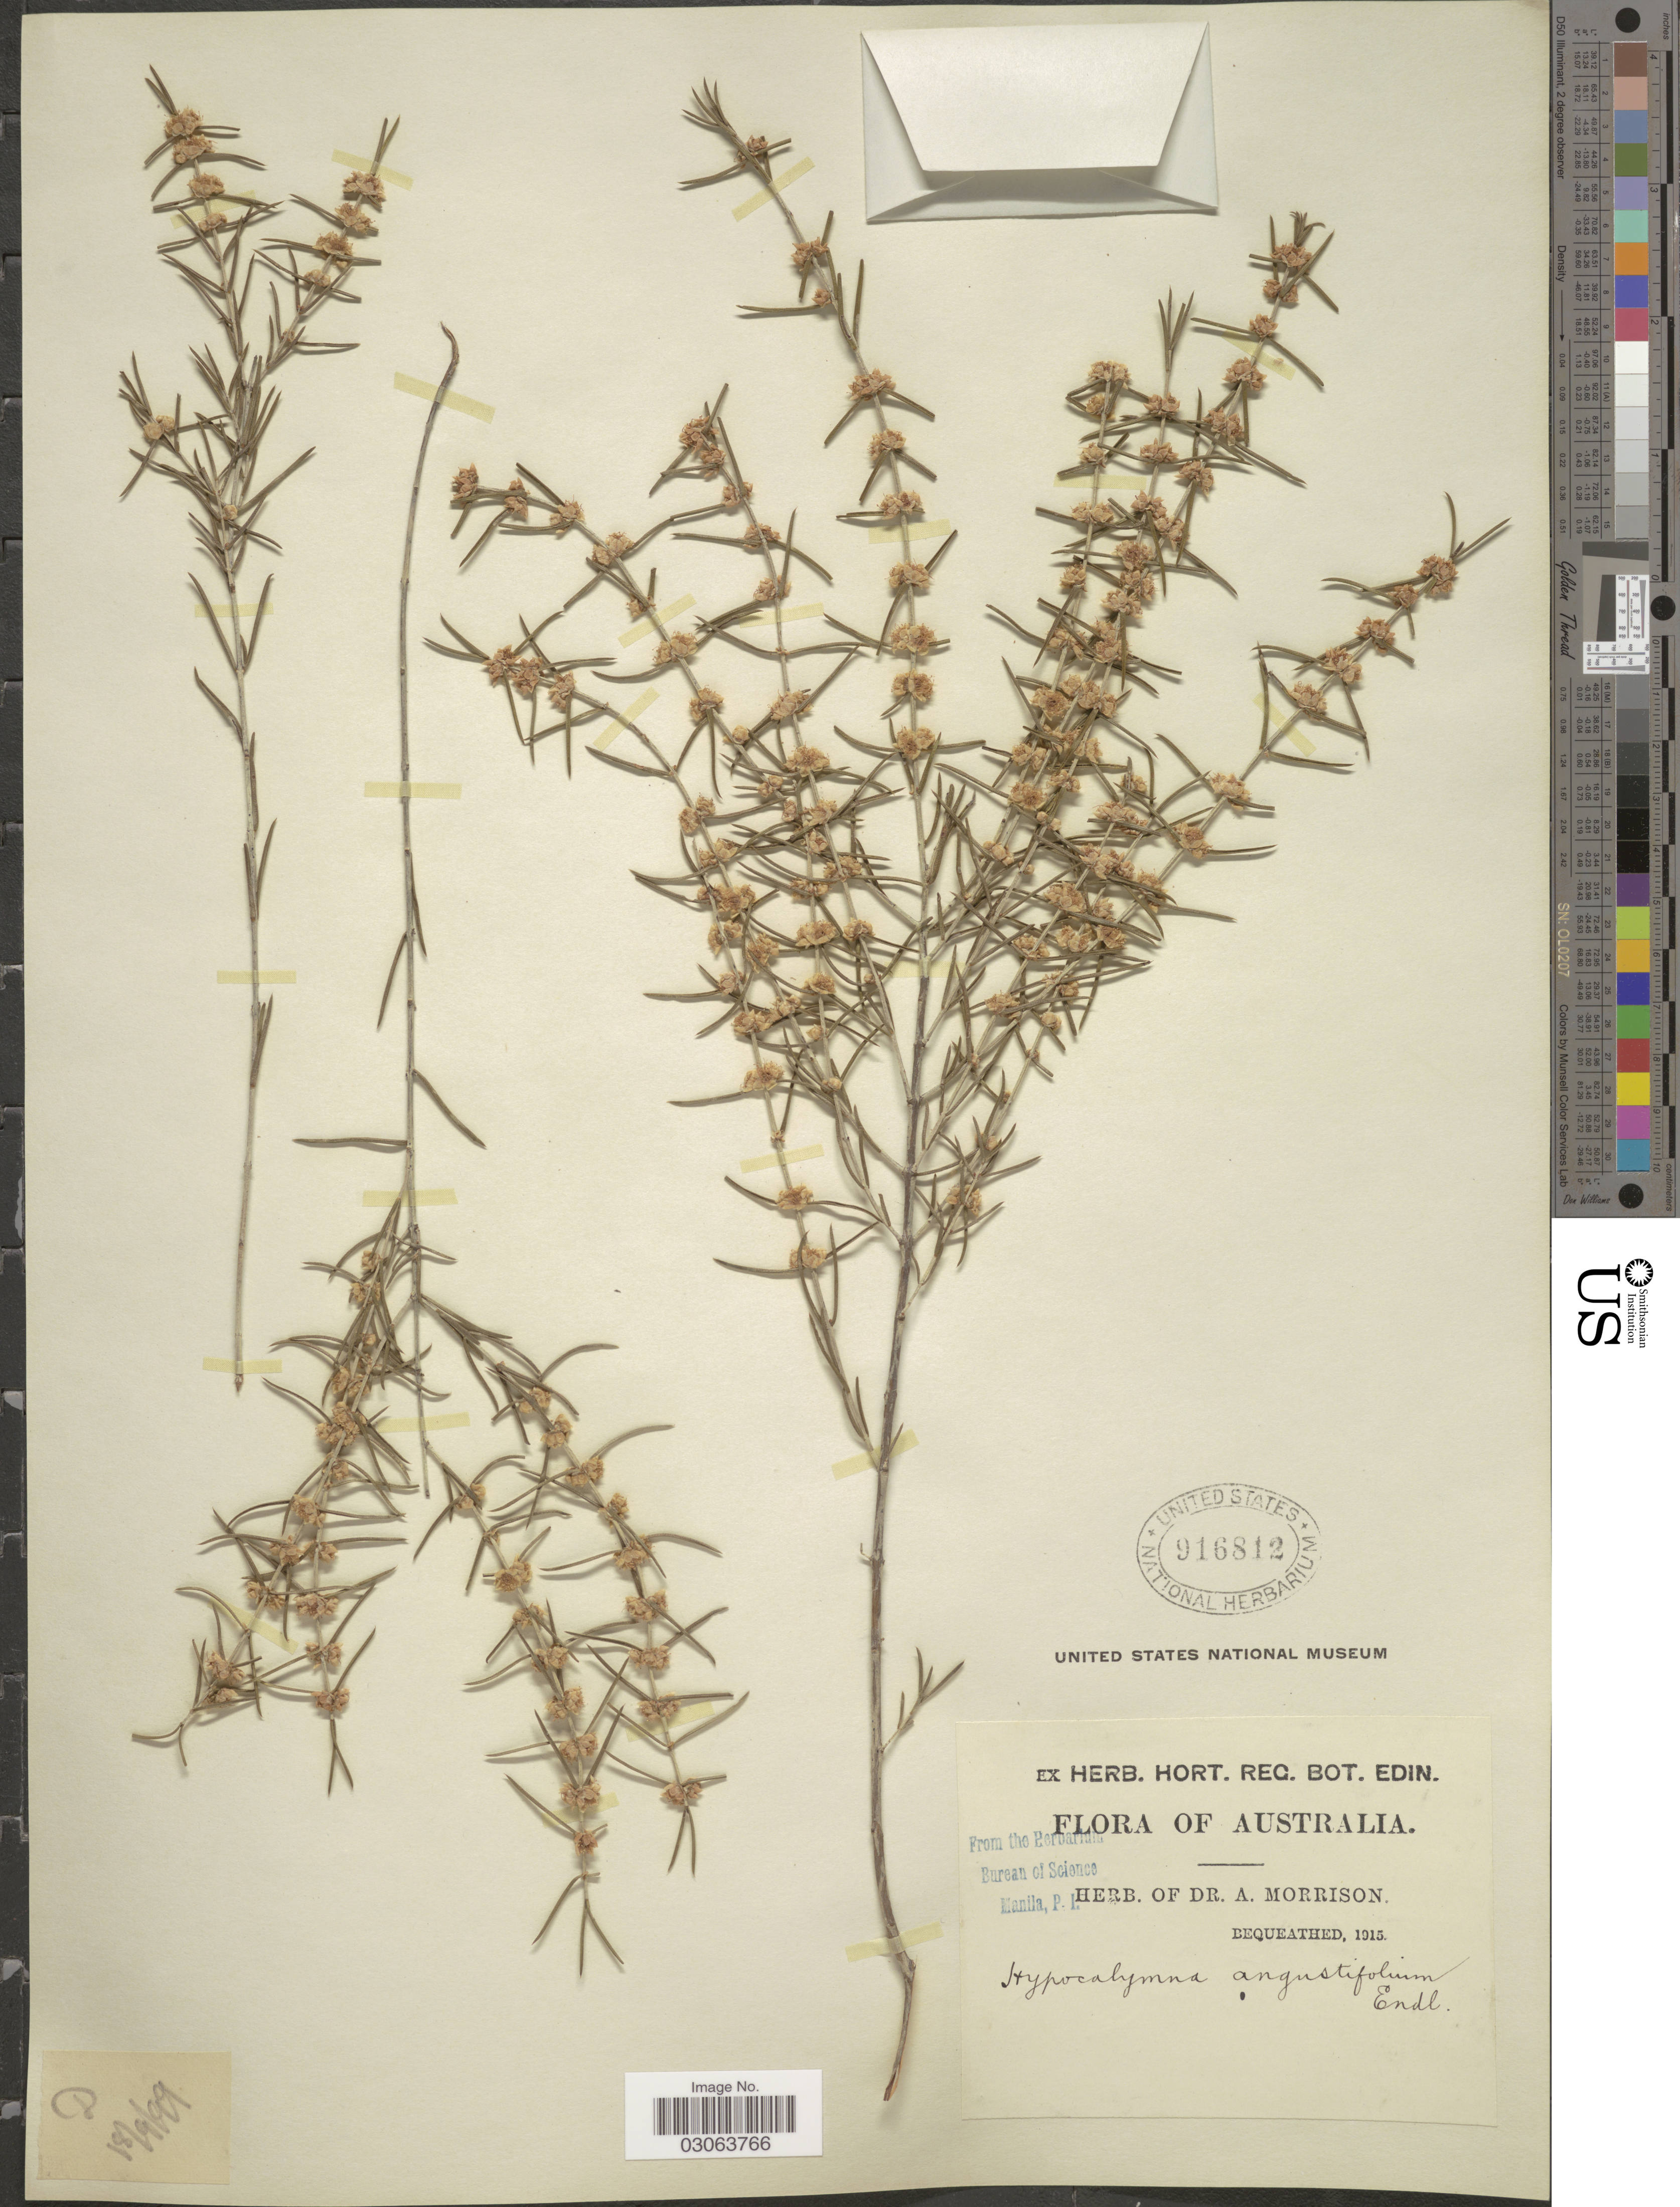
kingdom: Plantae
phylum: Tracheophyta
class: Magnoliopsida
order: Myrtales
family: Myrtaceae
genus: Hypocalymma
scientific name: Hypocalymma angustifolium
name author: (Endl.) Schauer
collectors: ex herb. Dr. A. Morrison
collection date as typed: Transcribed d/m/y: 18/9/99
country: Australia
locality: D.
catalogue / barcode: US 916812